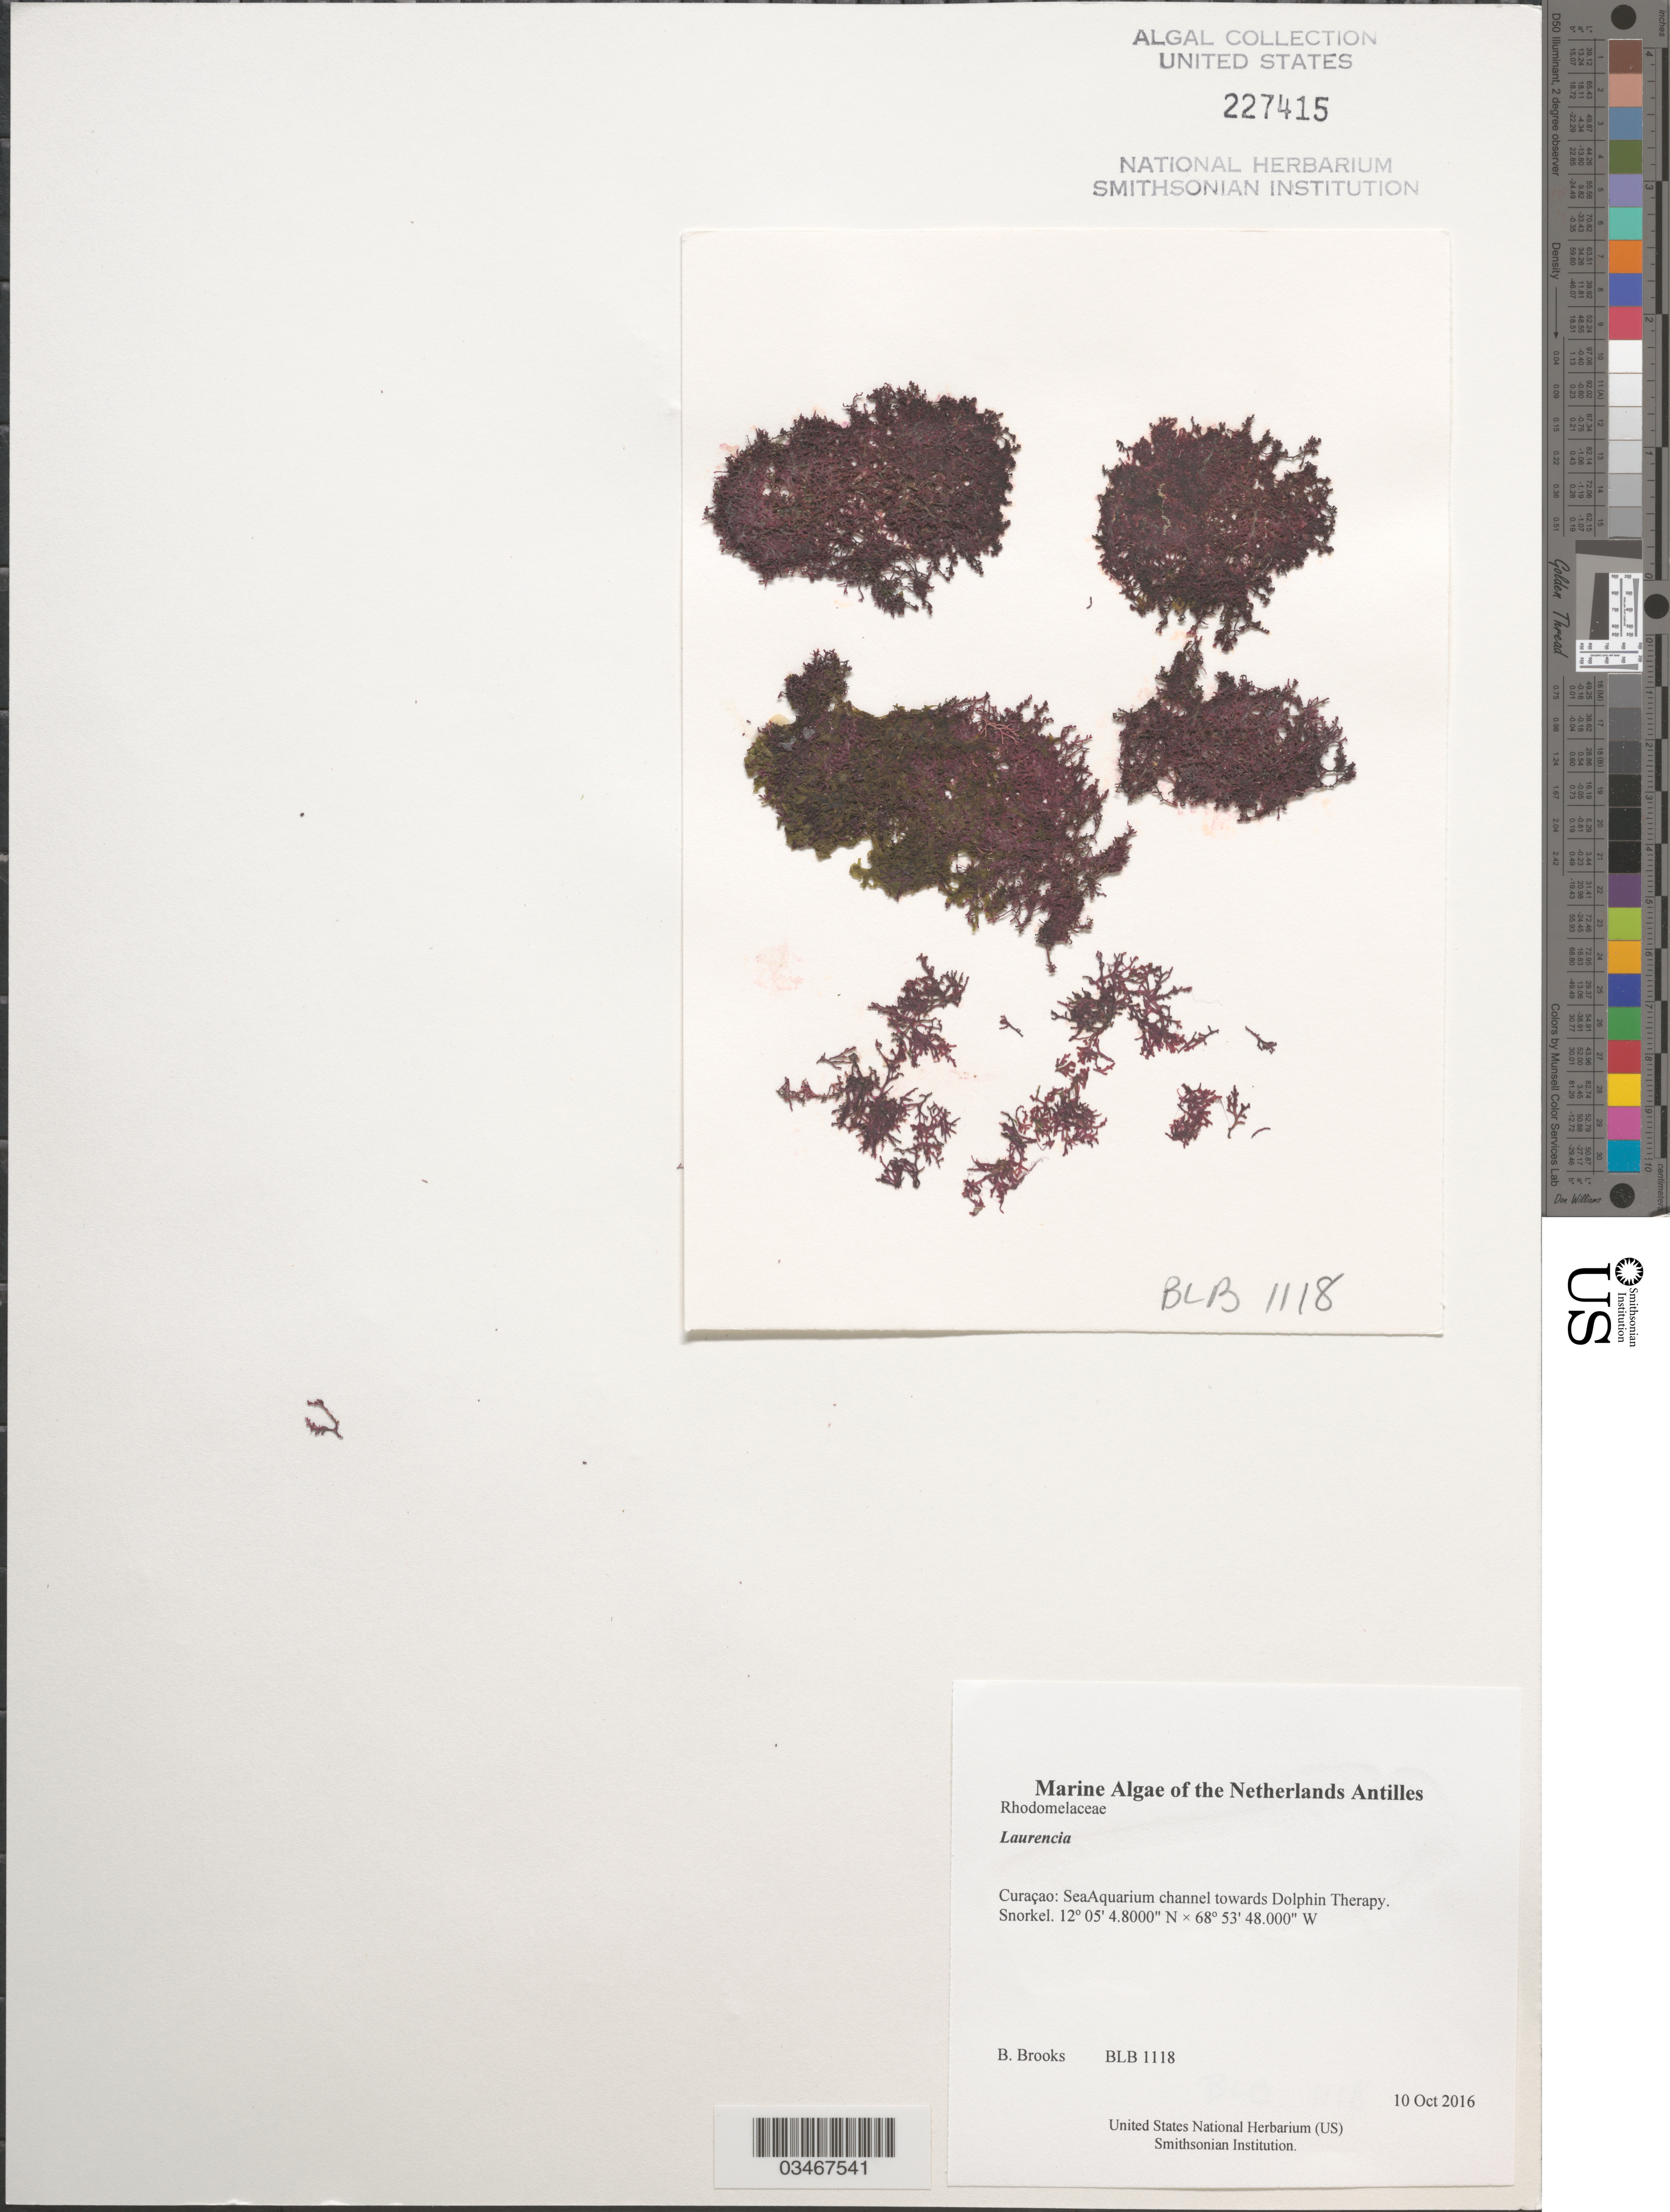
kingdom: Plantae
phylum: Rhodophyta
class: Florideophyceae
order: Ceramiales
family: Rhodomelaceae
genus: Laurencia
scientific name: Laurencia sp.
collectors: B. Brooks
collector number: BLB 1118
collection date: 2016-10-10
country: Curaçao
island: Curaçao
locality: SeaAquarium channel towards Dolphin Therapy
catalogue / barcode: US 227415